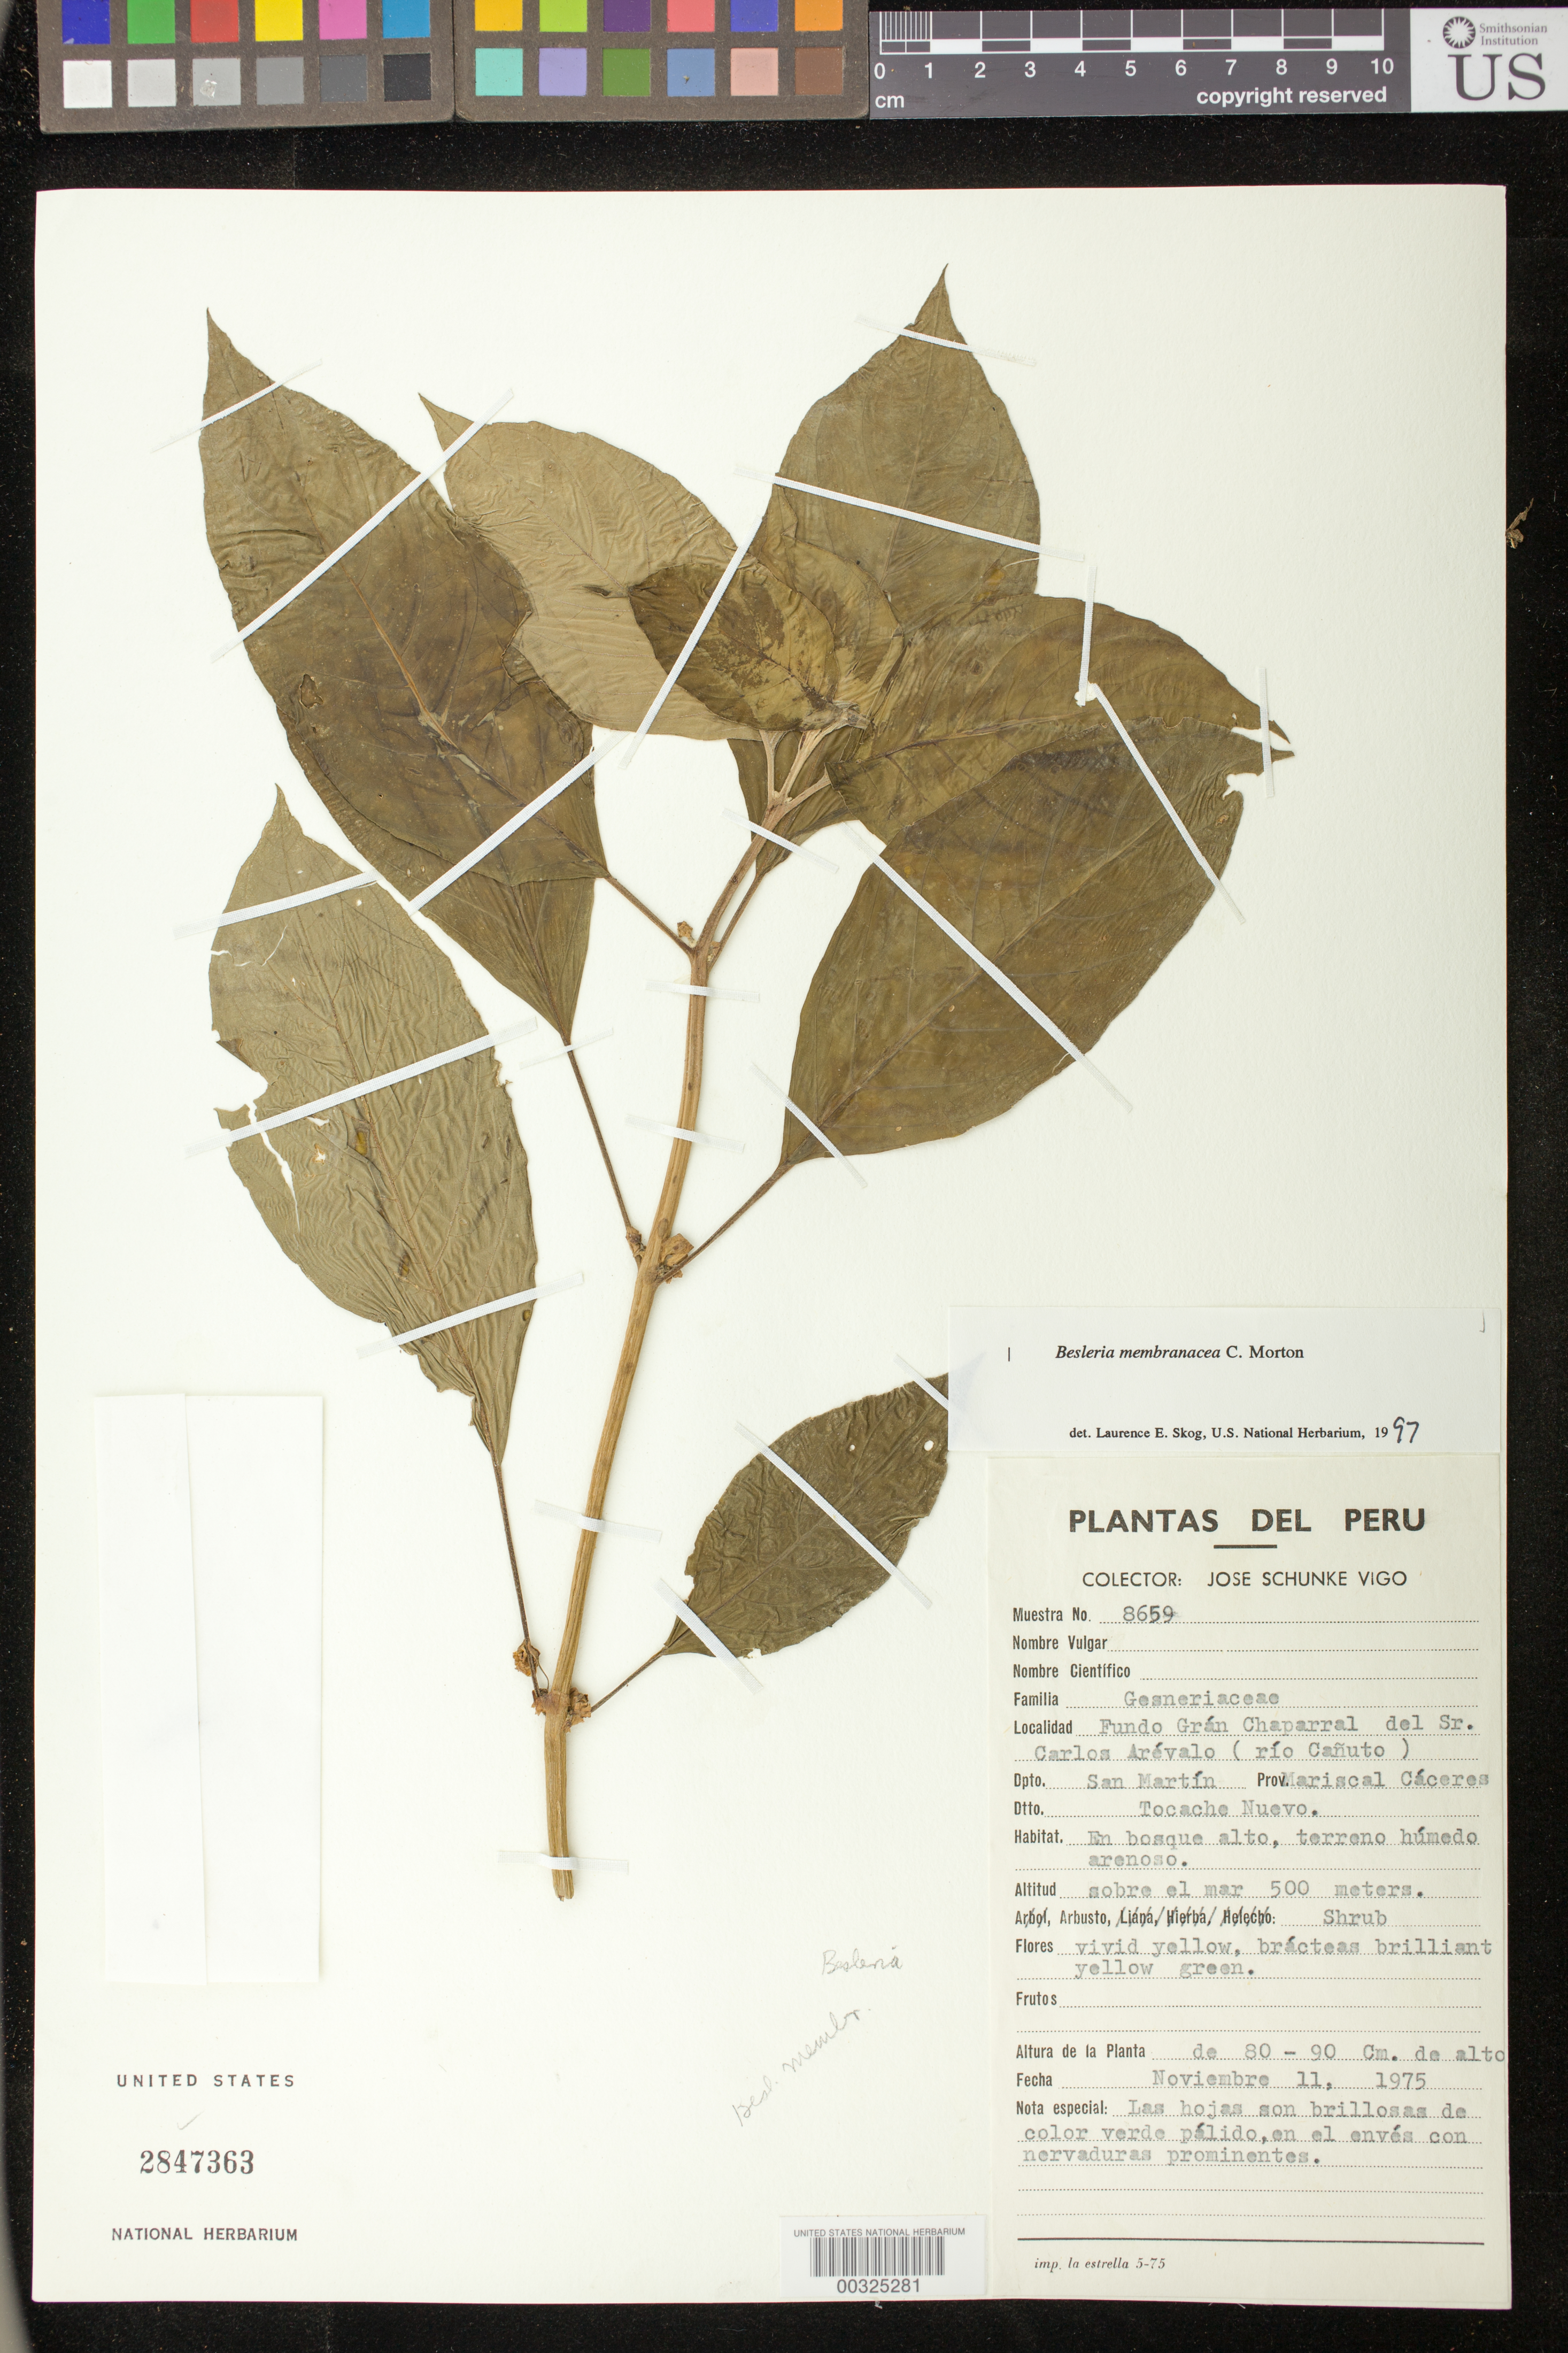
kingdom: Plantae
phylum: Tracheophyta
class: Magnoliopsida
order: Lamiales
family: Gesneriaceae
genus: Besleria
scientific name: Besleria membranacea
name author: C.V. Morton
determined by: Skog, Laurence E.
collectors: J. Schunke Vigo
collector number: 8659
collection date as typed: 11 Nov 1975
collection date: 1975-11-11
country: Peru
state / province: San Martín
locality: Prov. Mariscal Cáceres, dtto. Tocache Nuevo; Fundo Grán Chaparral del Sr. Carlos Arévalo (río Cañuto)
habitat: En bosque alto, terreno húmedo arenoso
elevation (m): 500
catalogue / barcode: US 2847363